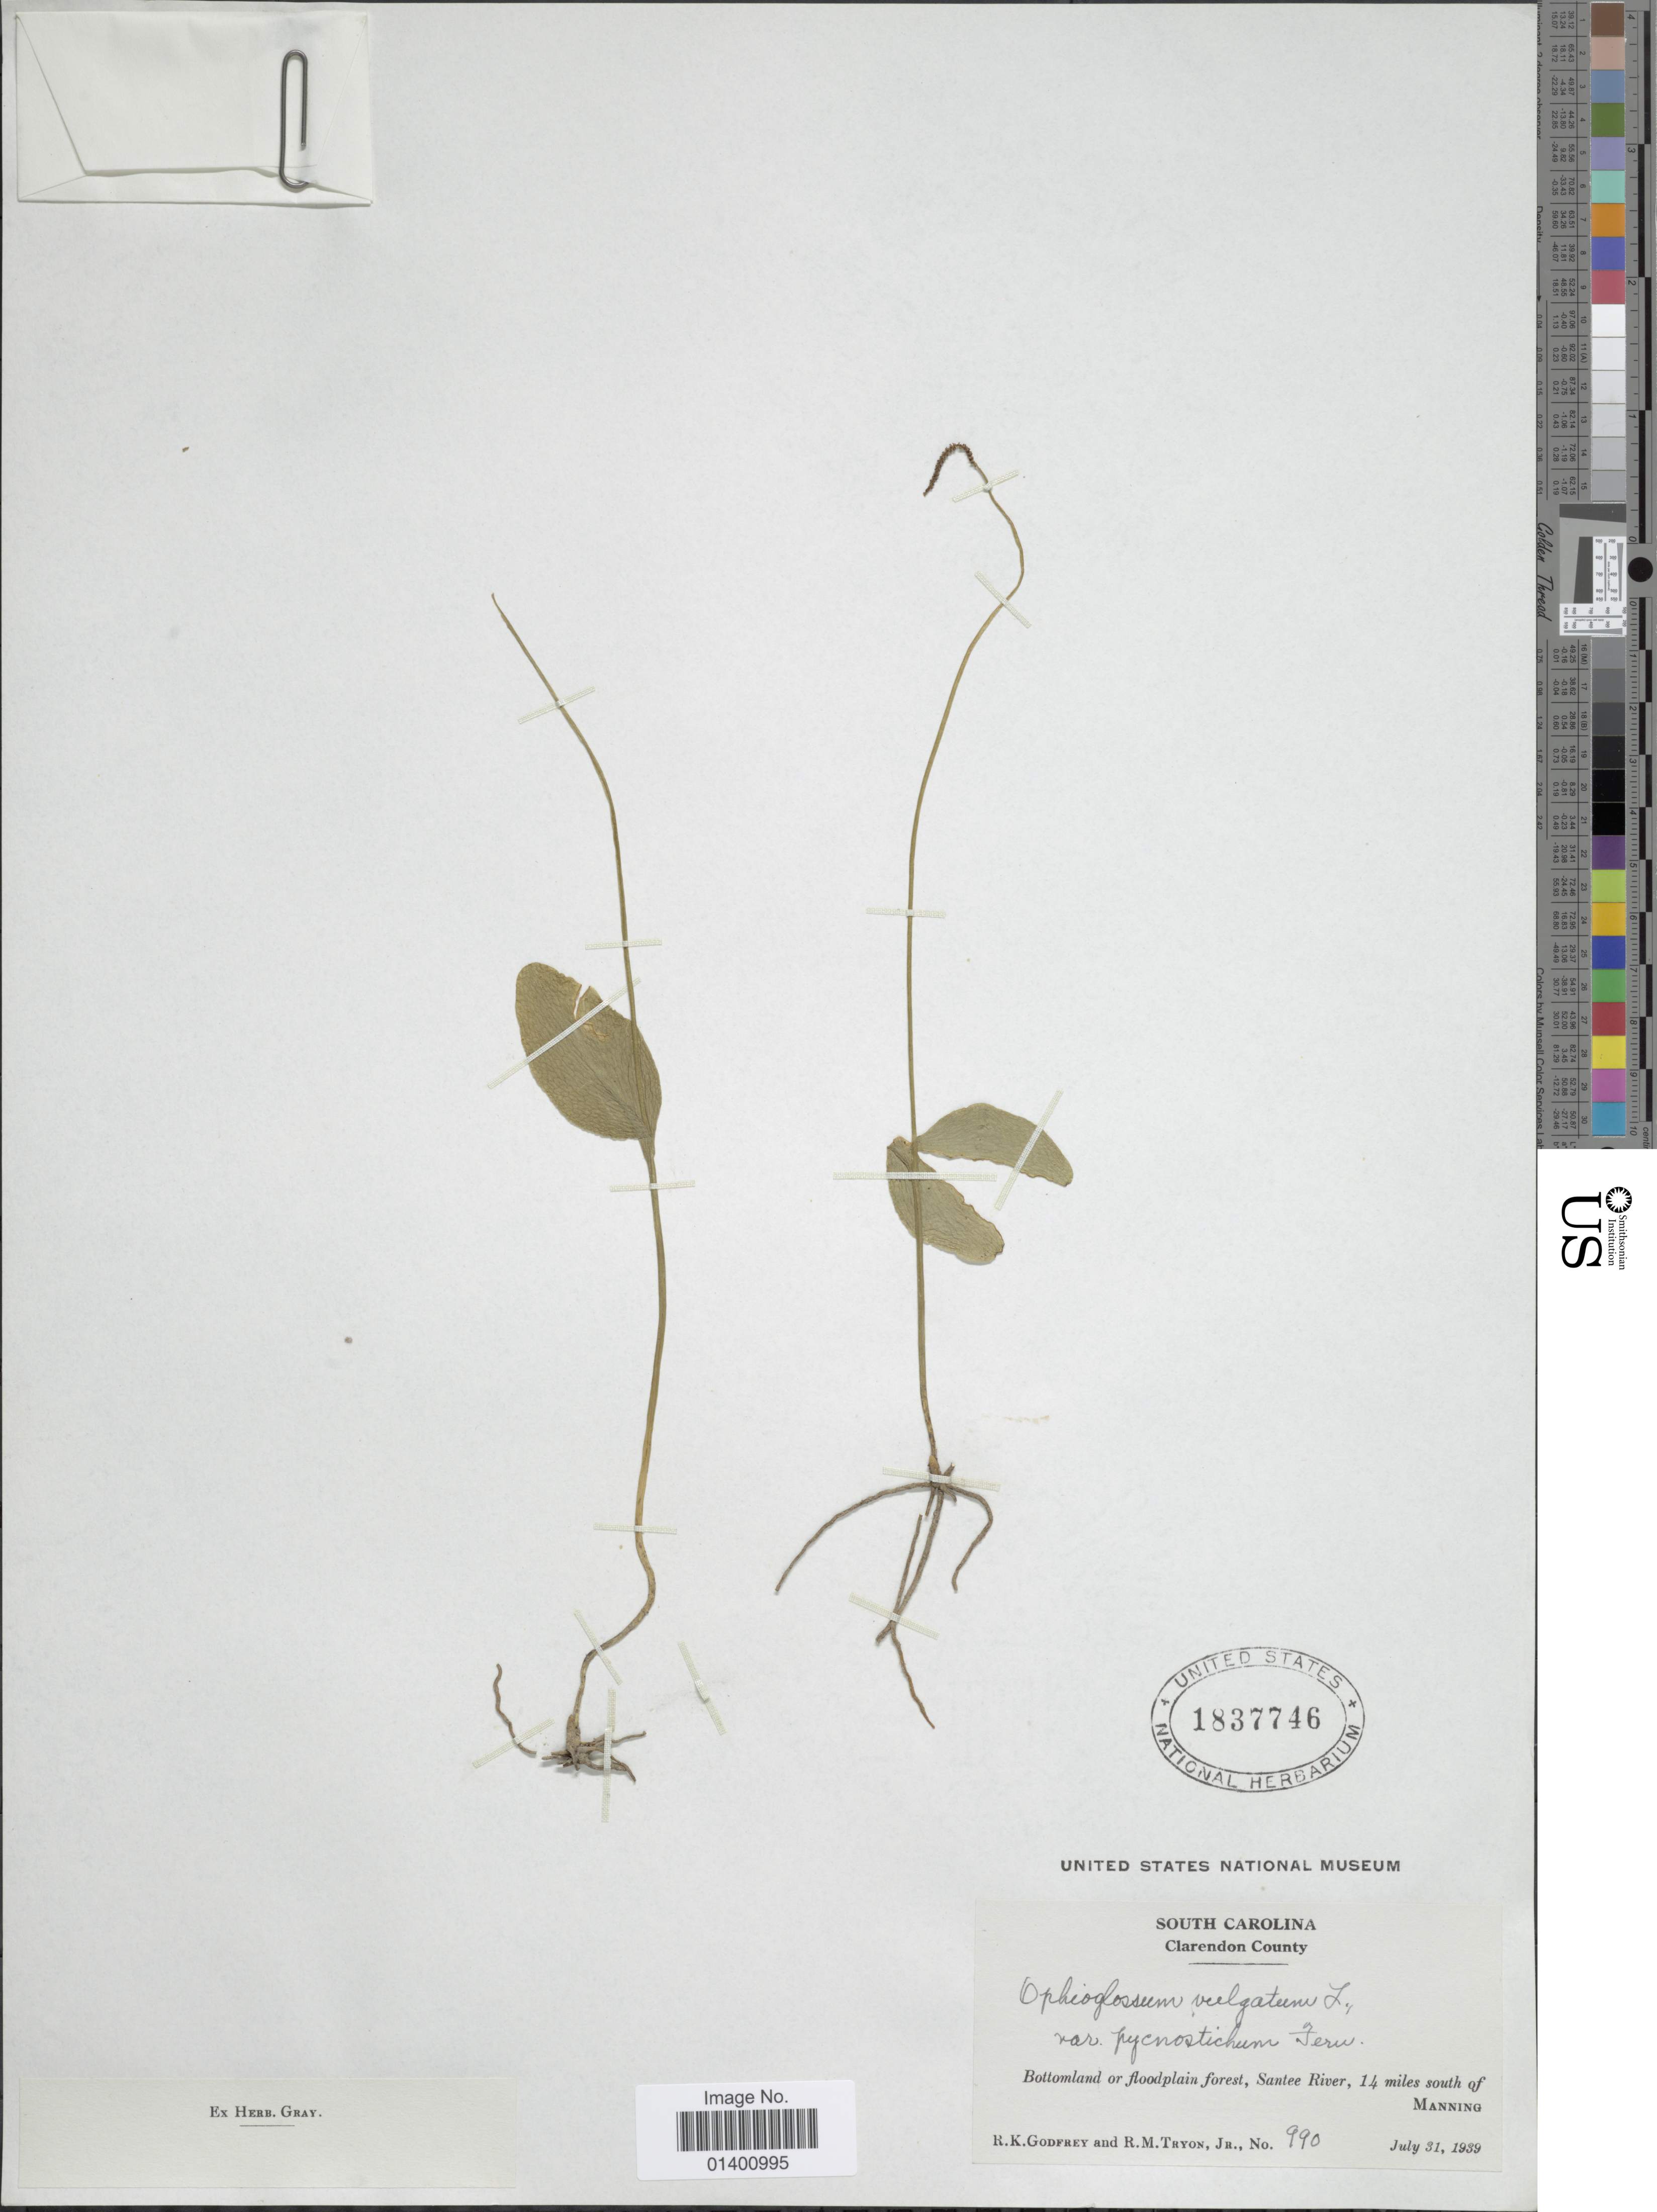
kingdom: Plantae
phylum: Tracheophyta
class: Polypodiopsida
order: Ophioglossales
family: Ophioglossaceae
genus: Ophioglossum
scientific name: Ophioglossum vulgatum var. pycnostichum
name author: Fernald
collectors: R. K. Godfrey & R. M. Tryon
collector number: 990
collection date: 1939-07-31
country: United States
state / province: South Carolina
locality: Clarendon County, Bottomland of floodplain forest, Santee River, 14 miles south of Manning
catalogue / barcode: US 1837746